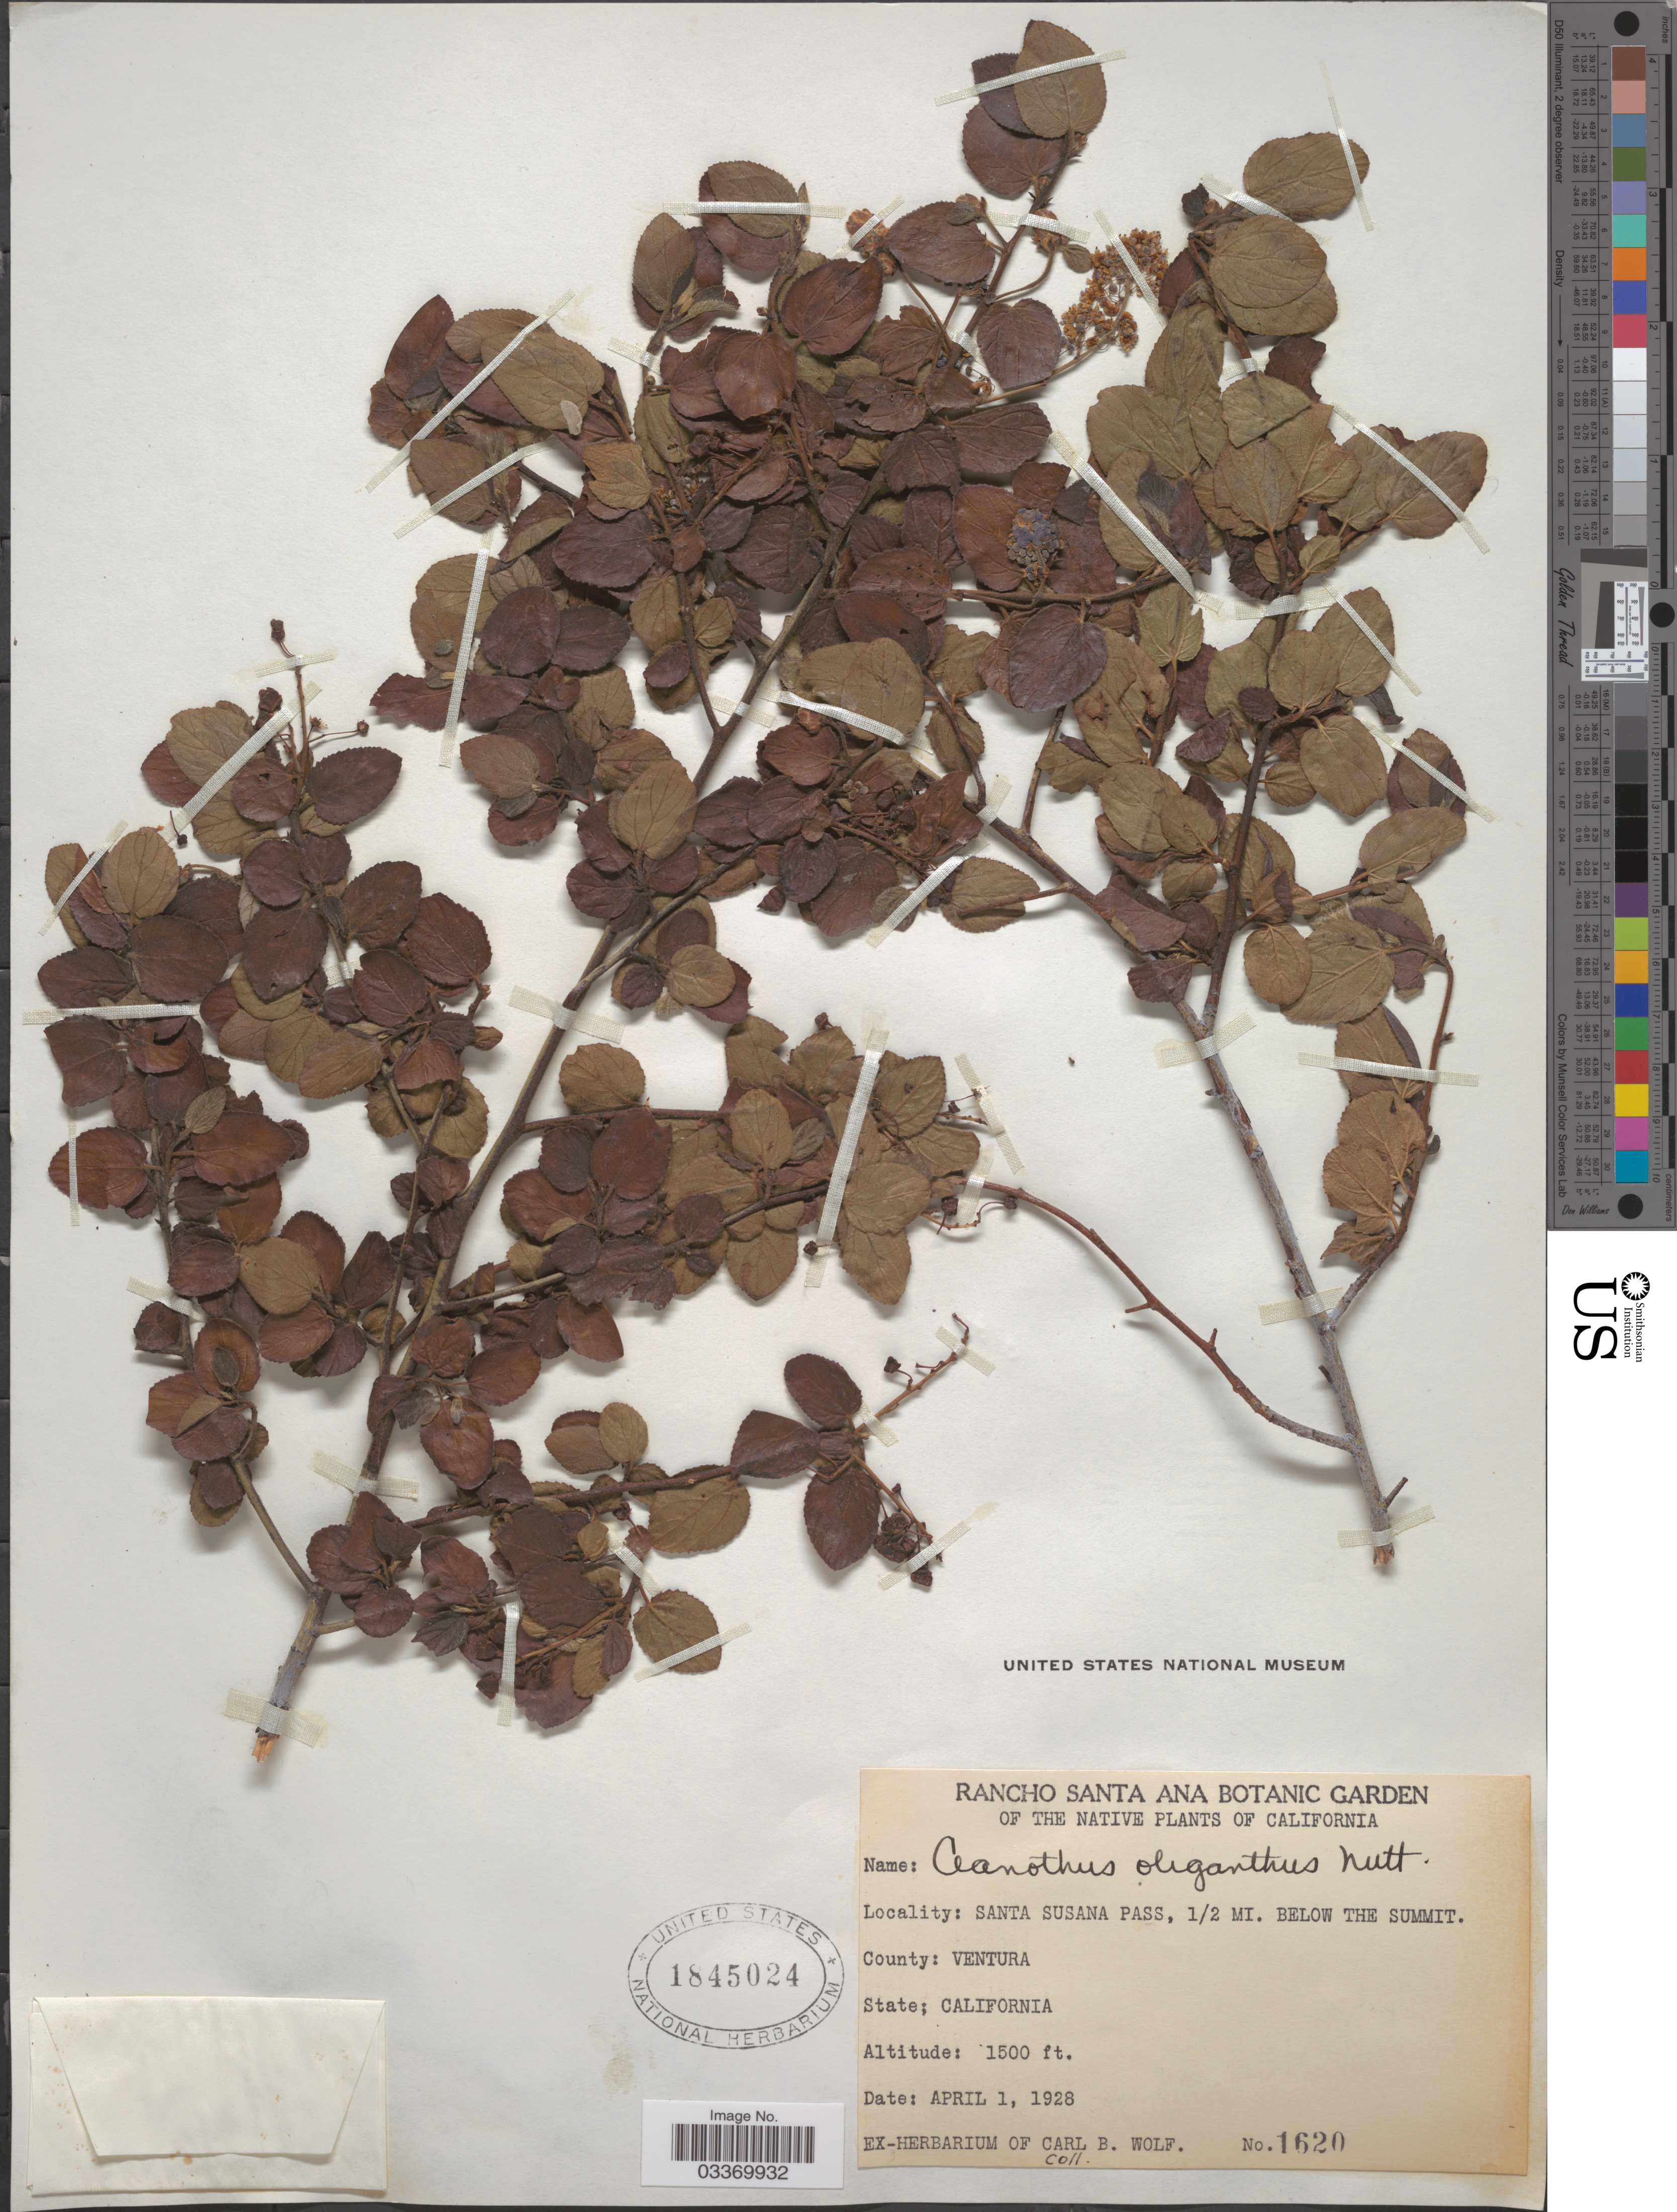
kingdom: Plantae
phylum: Tracheophyta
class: Magnoliopsida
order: Rosales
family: Rhamnaceae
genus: Ceanothus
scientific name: Ceanothus oliganthus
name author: Nutt.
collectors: ex herb. Carl B. Wolf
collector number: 1620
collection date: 1928-04-01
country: United States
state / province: California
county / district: Ventura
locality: Santa Susana Pass, 1/2 mi. below the Summit. County: Ventura.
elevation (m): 457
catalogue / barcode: US 1845024